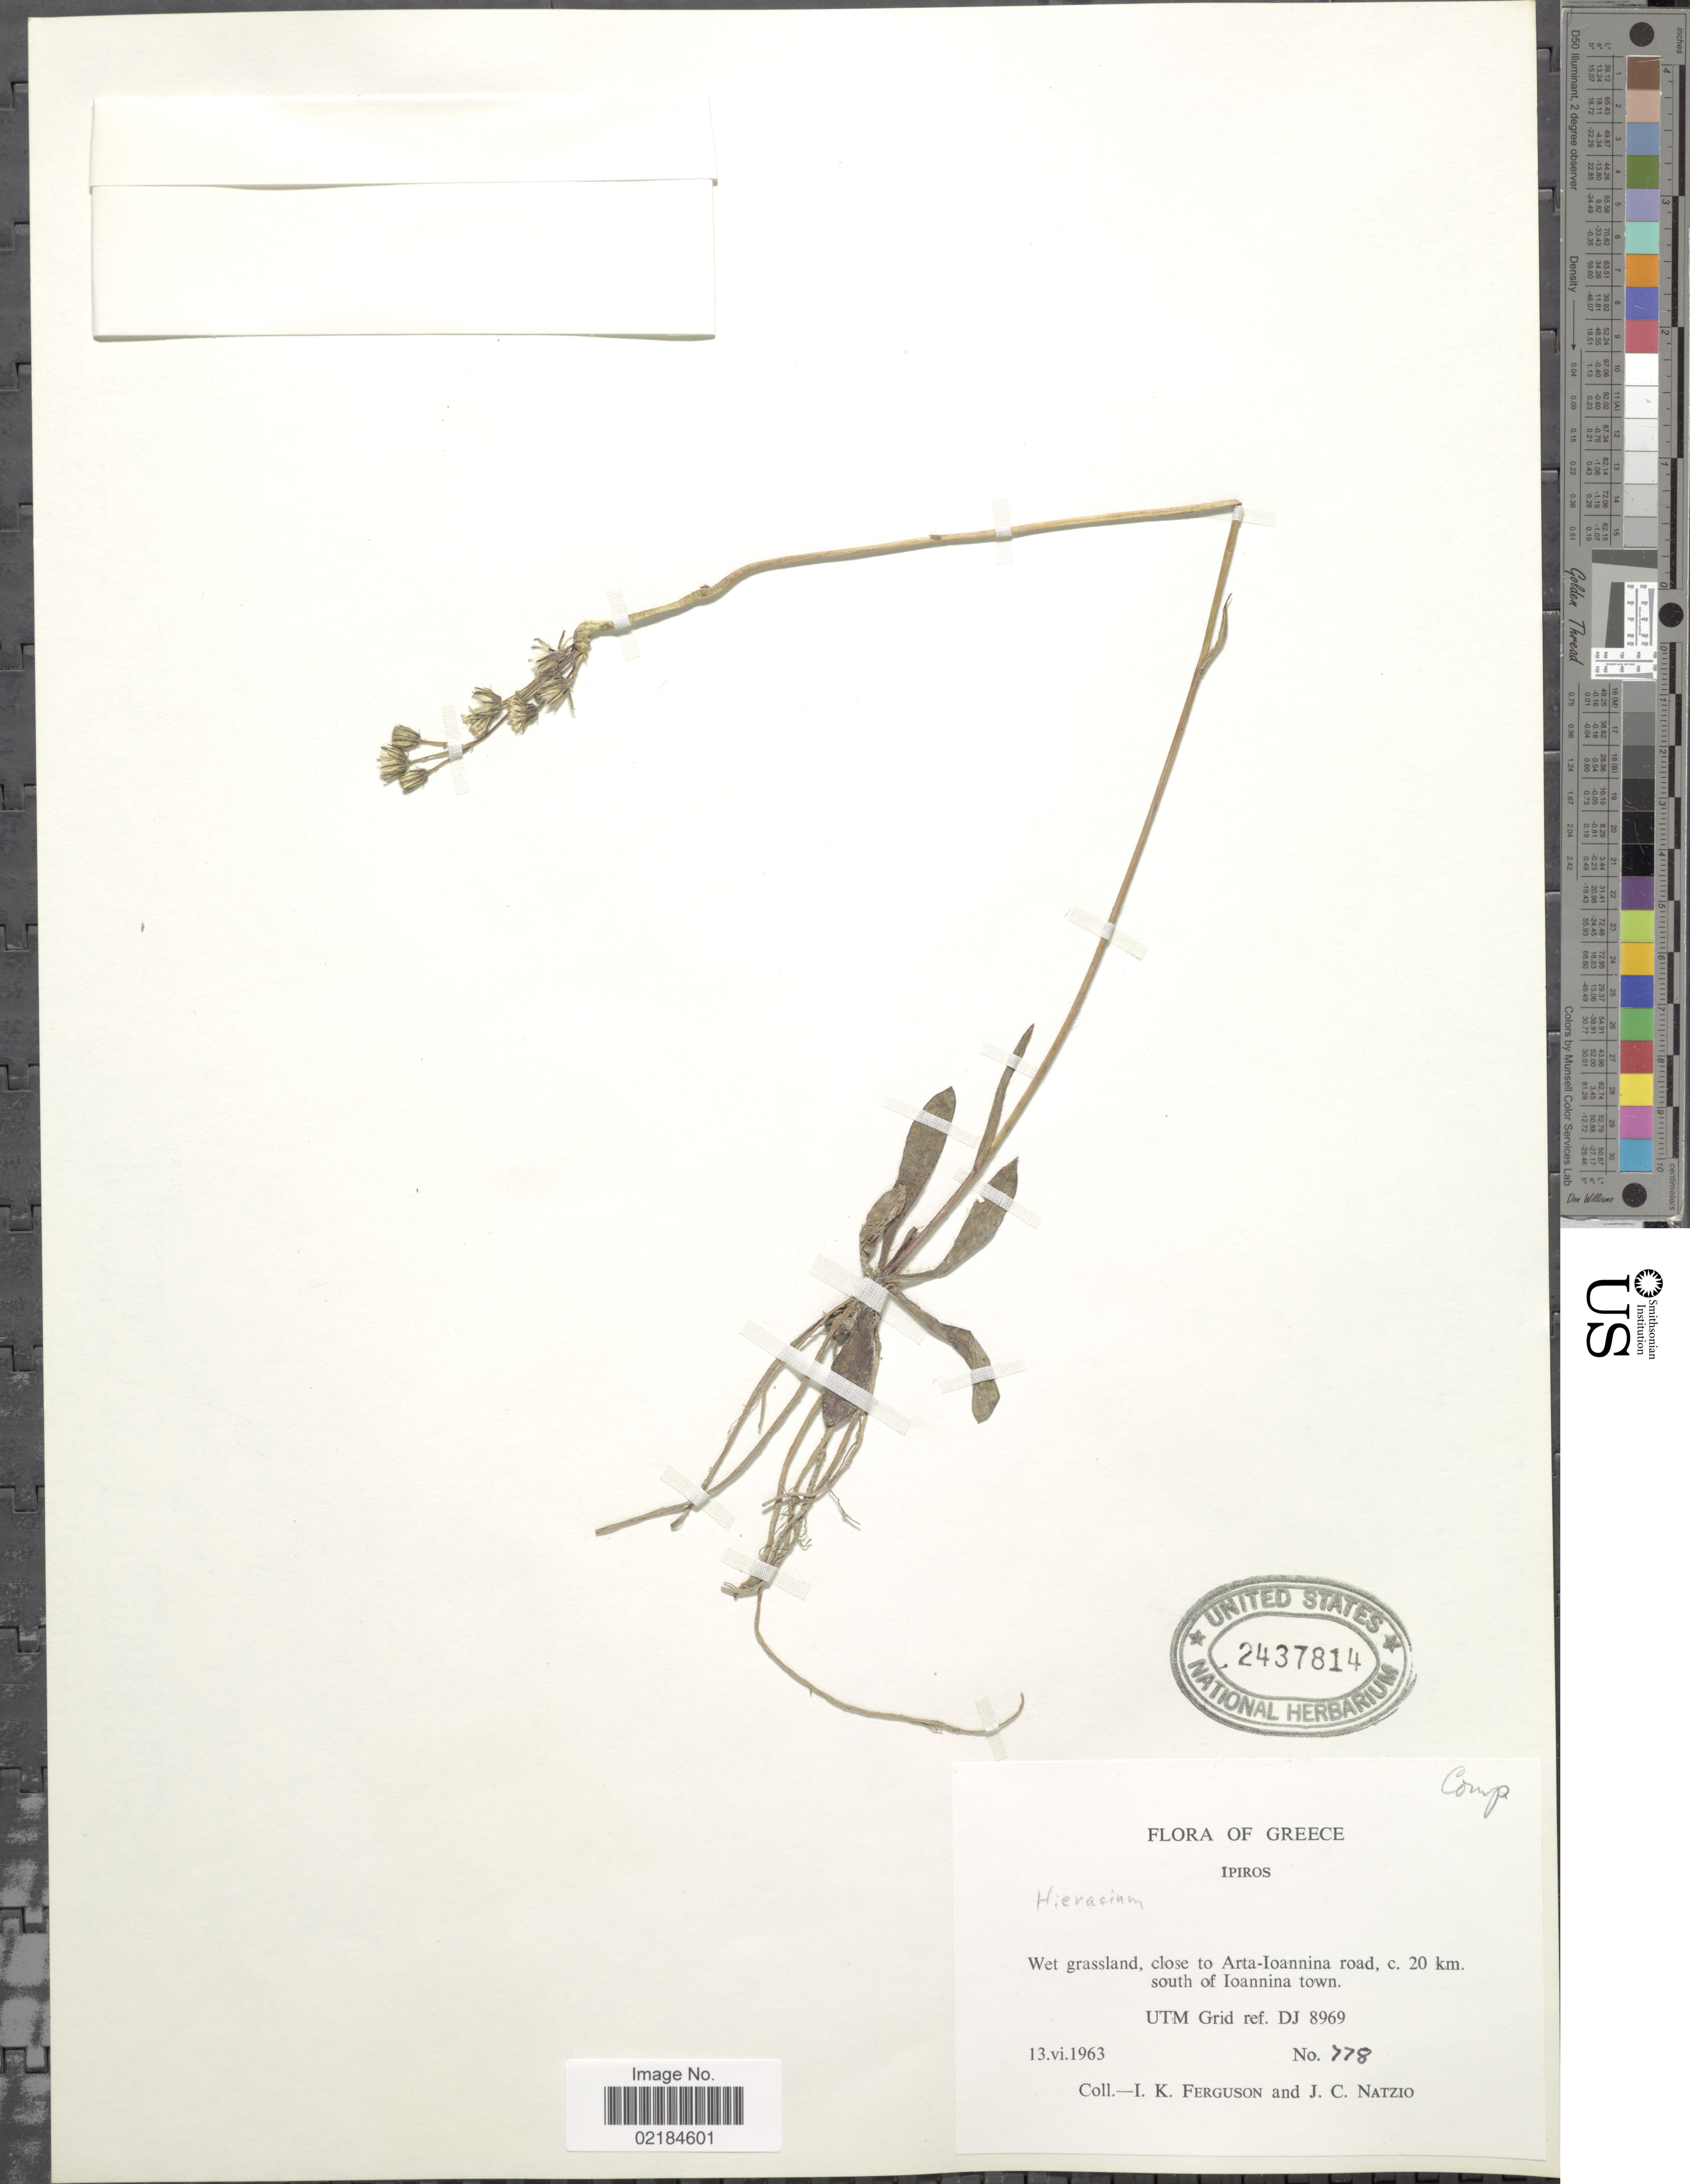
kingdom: Plantae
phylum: Tracheophyta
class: Magnoliopsida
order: Asterales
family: Asteraceae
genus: Hieracium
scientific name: Hieracium repandulare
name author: Druce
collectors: I. K. Ferguson & J. Natzio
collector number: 778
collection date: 1963-06-13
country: Greece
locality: Ipiros, Wet grassland, close to Arta-Ioannina road, 20 km south of Ioannina town, UTM Grid Ref. Dj. 8969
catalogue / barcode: US 2437814